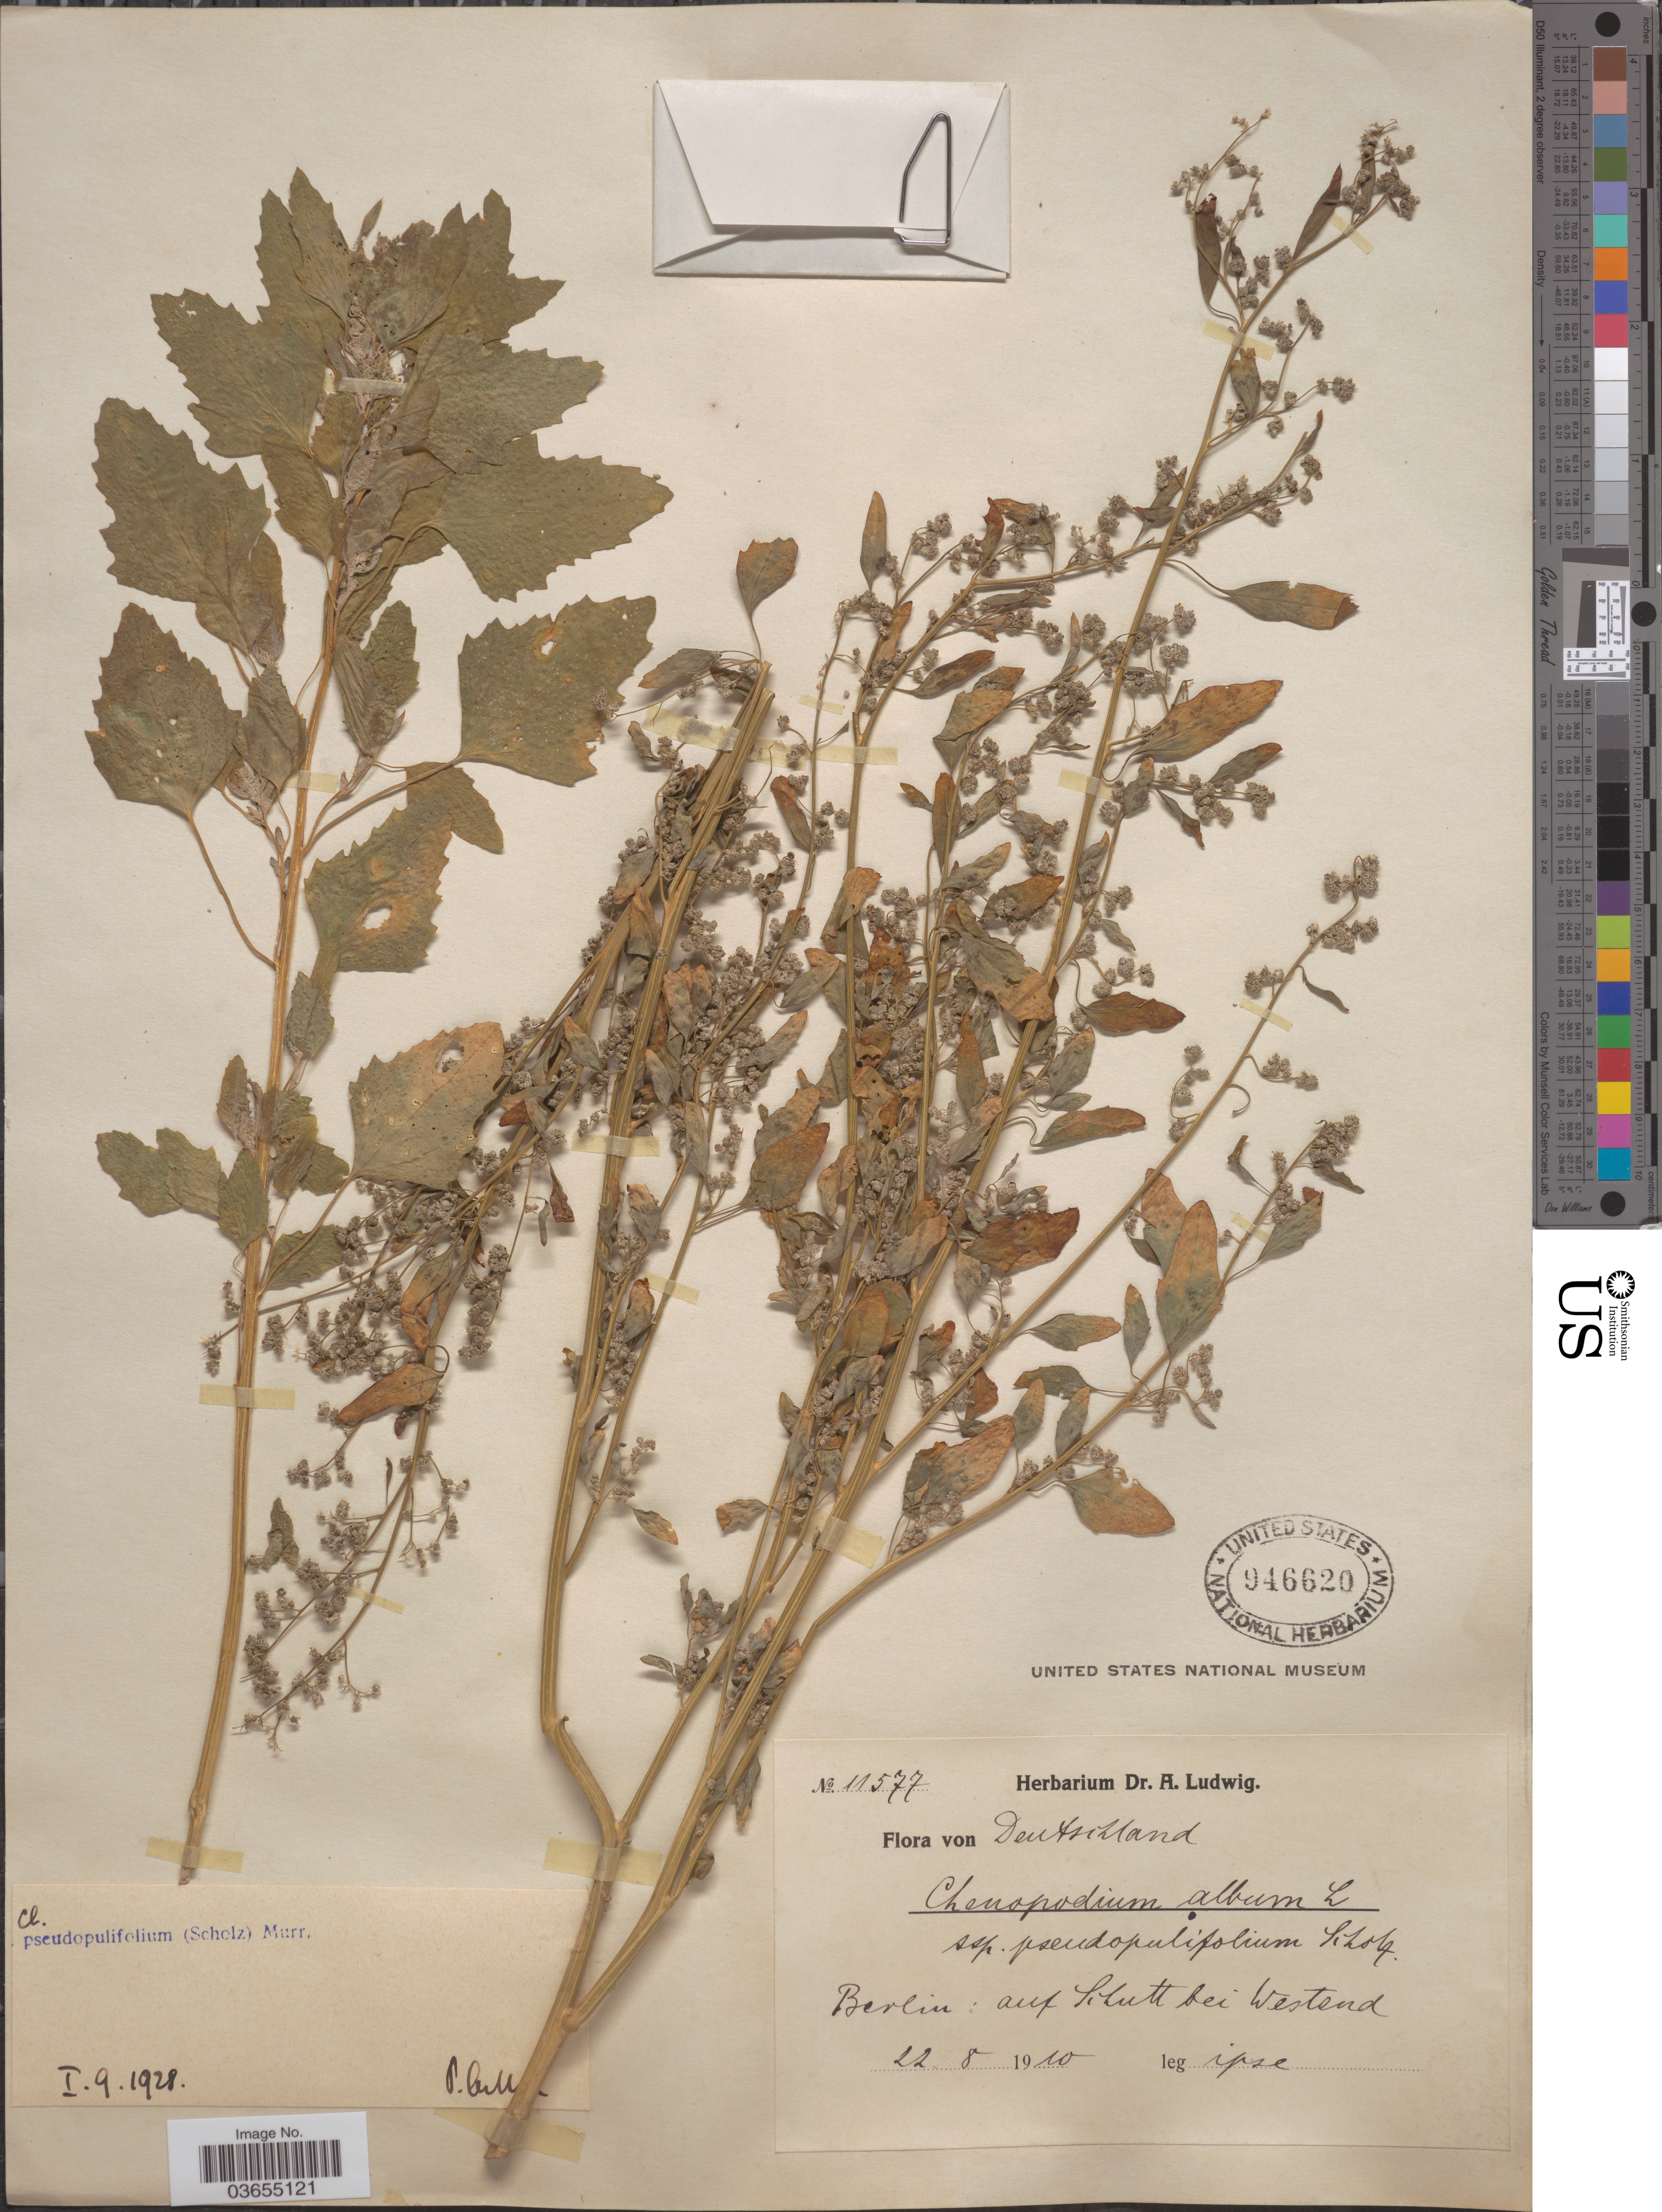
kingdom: Plantae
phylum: Tracheophyta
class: Magnoliopsida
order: Caryophyllales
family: Amaranthaceae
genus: Chenopodium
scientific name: Chenopodium pseudopulifolium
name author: Murr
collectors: A. Ludwig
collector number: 11577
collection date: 1910-08-22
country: Germany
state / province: Berlin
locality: Deutschland. Auf Schutt bei Westend.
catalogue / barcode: US 946620